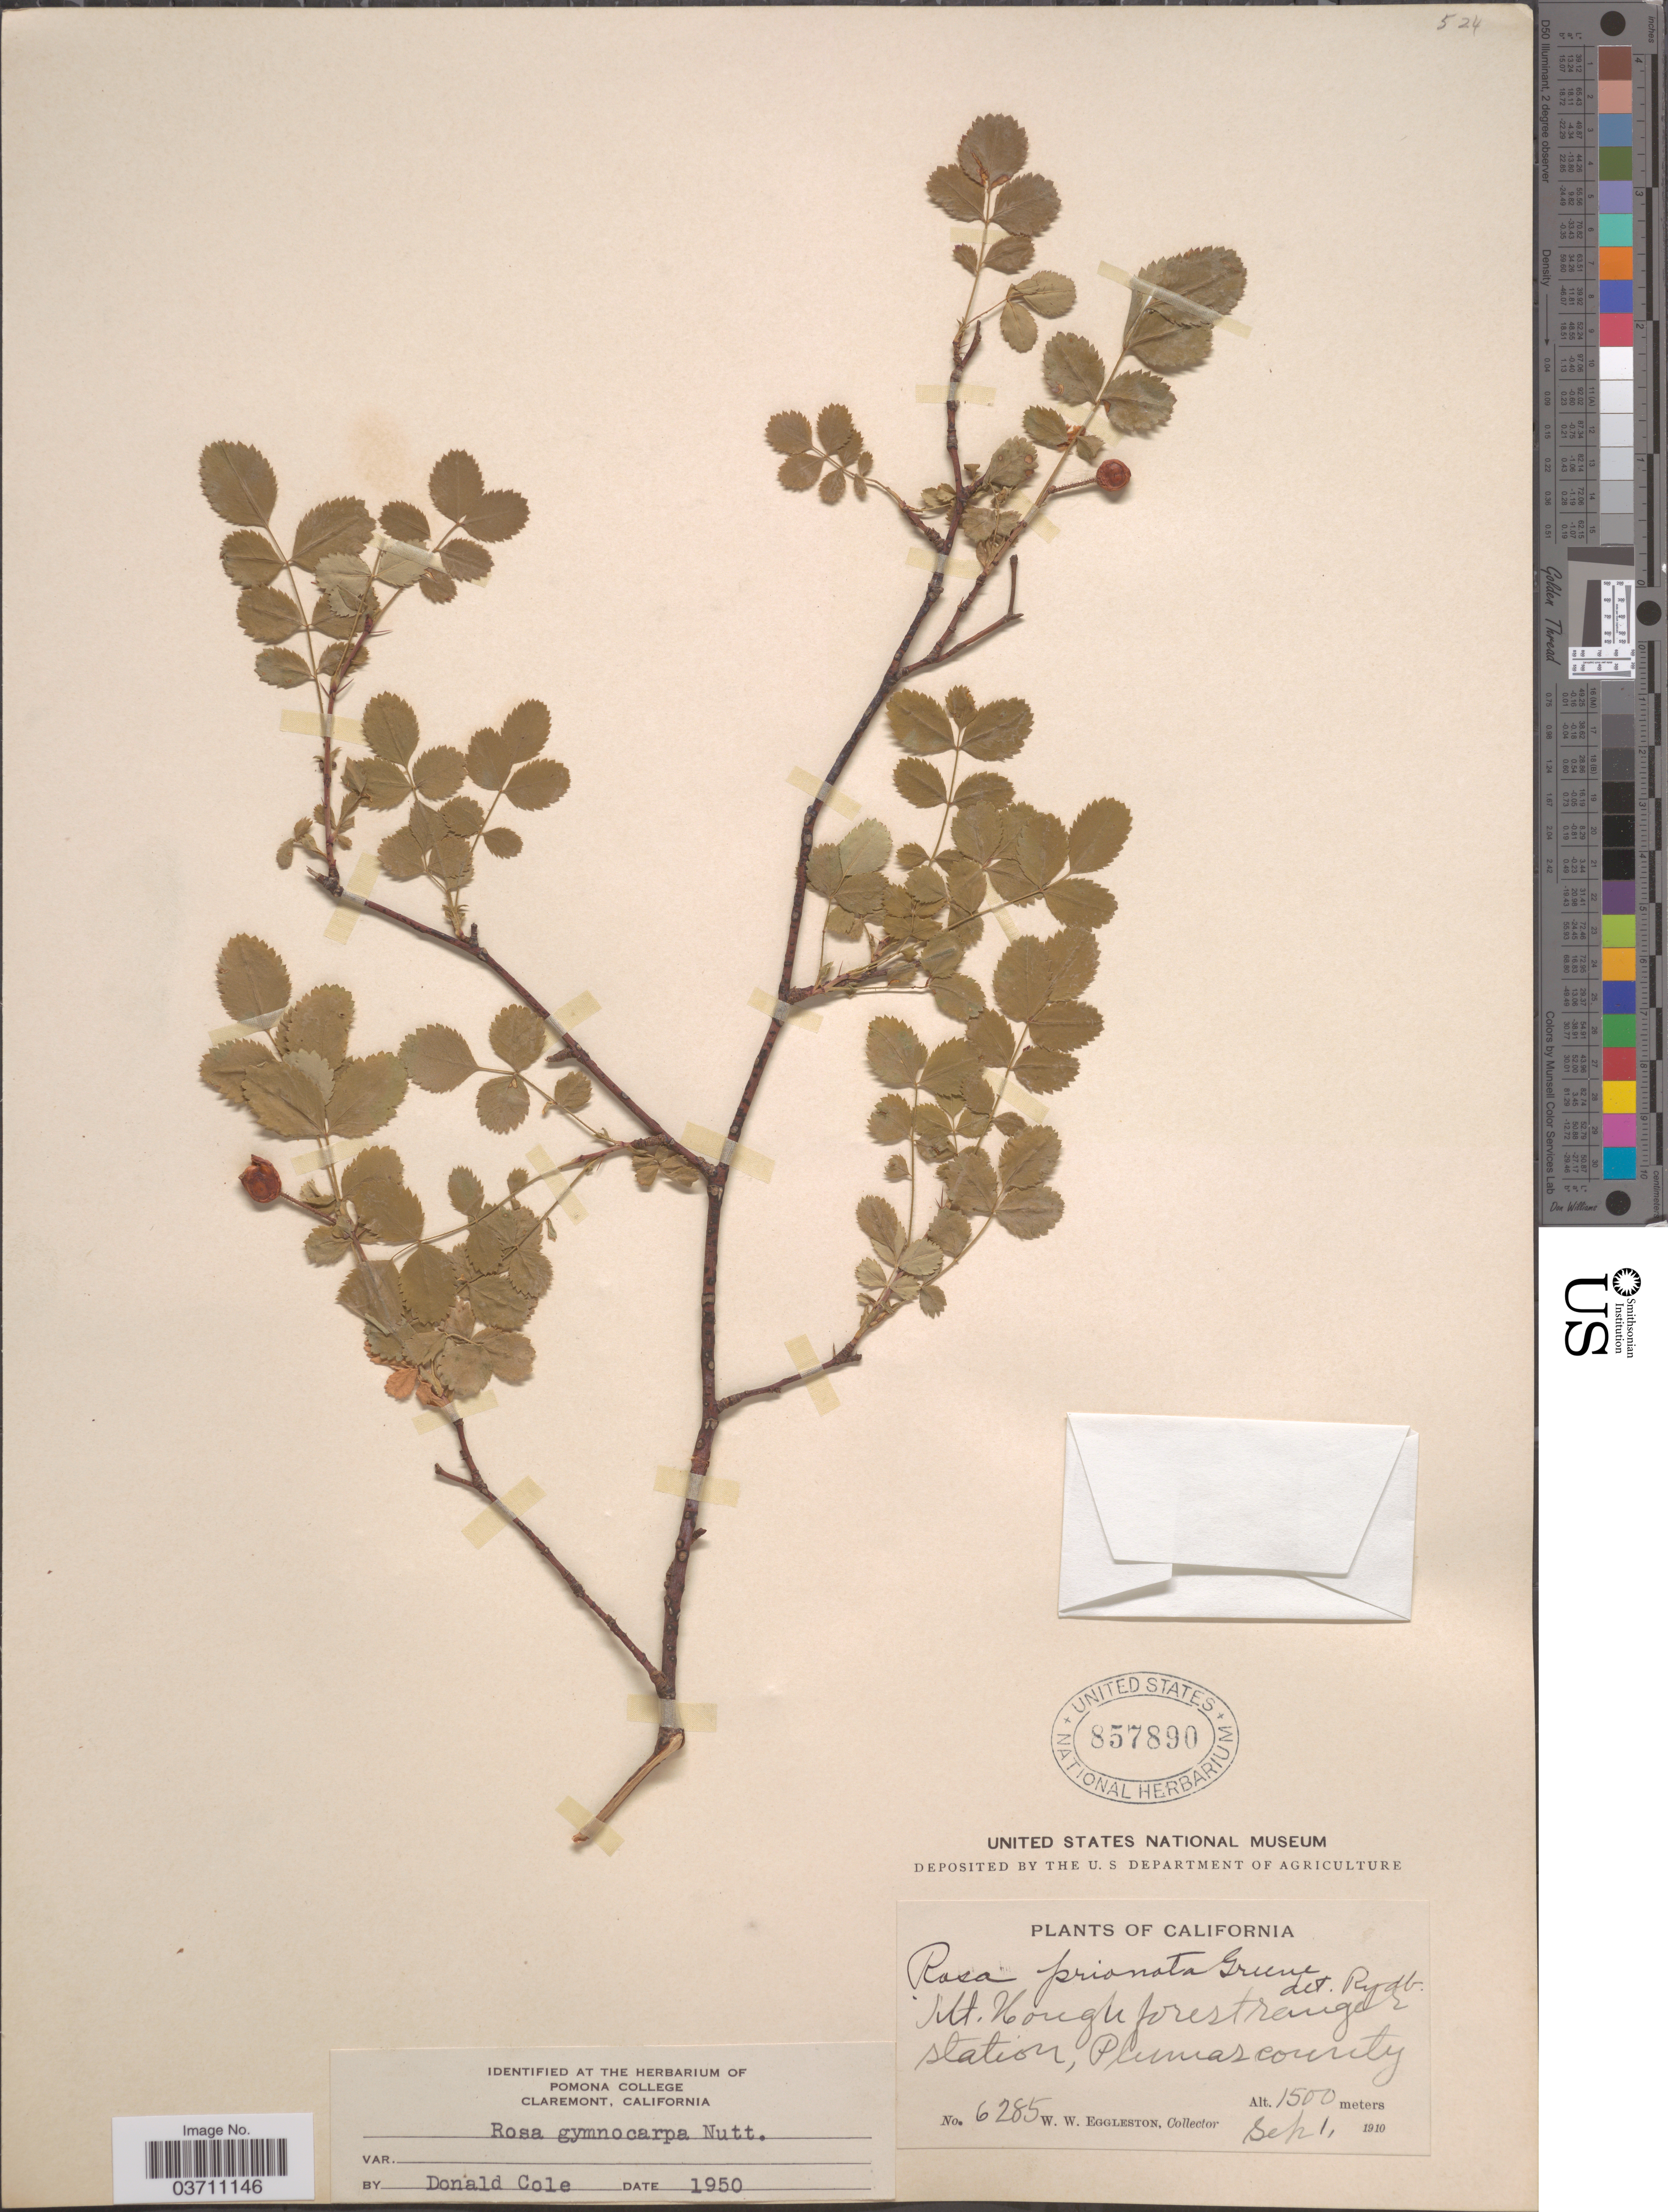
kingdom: Plantae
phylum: Tracheophyta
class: Magnoliopsida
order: Rosales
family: Rosaceae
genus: Rosa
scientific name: Rosa gymnocarpa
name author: Nutt.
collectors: W. W. Eggleston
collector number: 6285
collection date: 1910-09-01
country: United States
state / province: California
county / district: Plumas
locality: Mt. Hough forest ranger station, Plumas county.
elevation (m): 1500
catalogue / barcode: US 857890